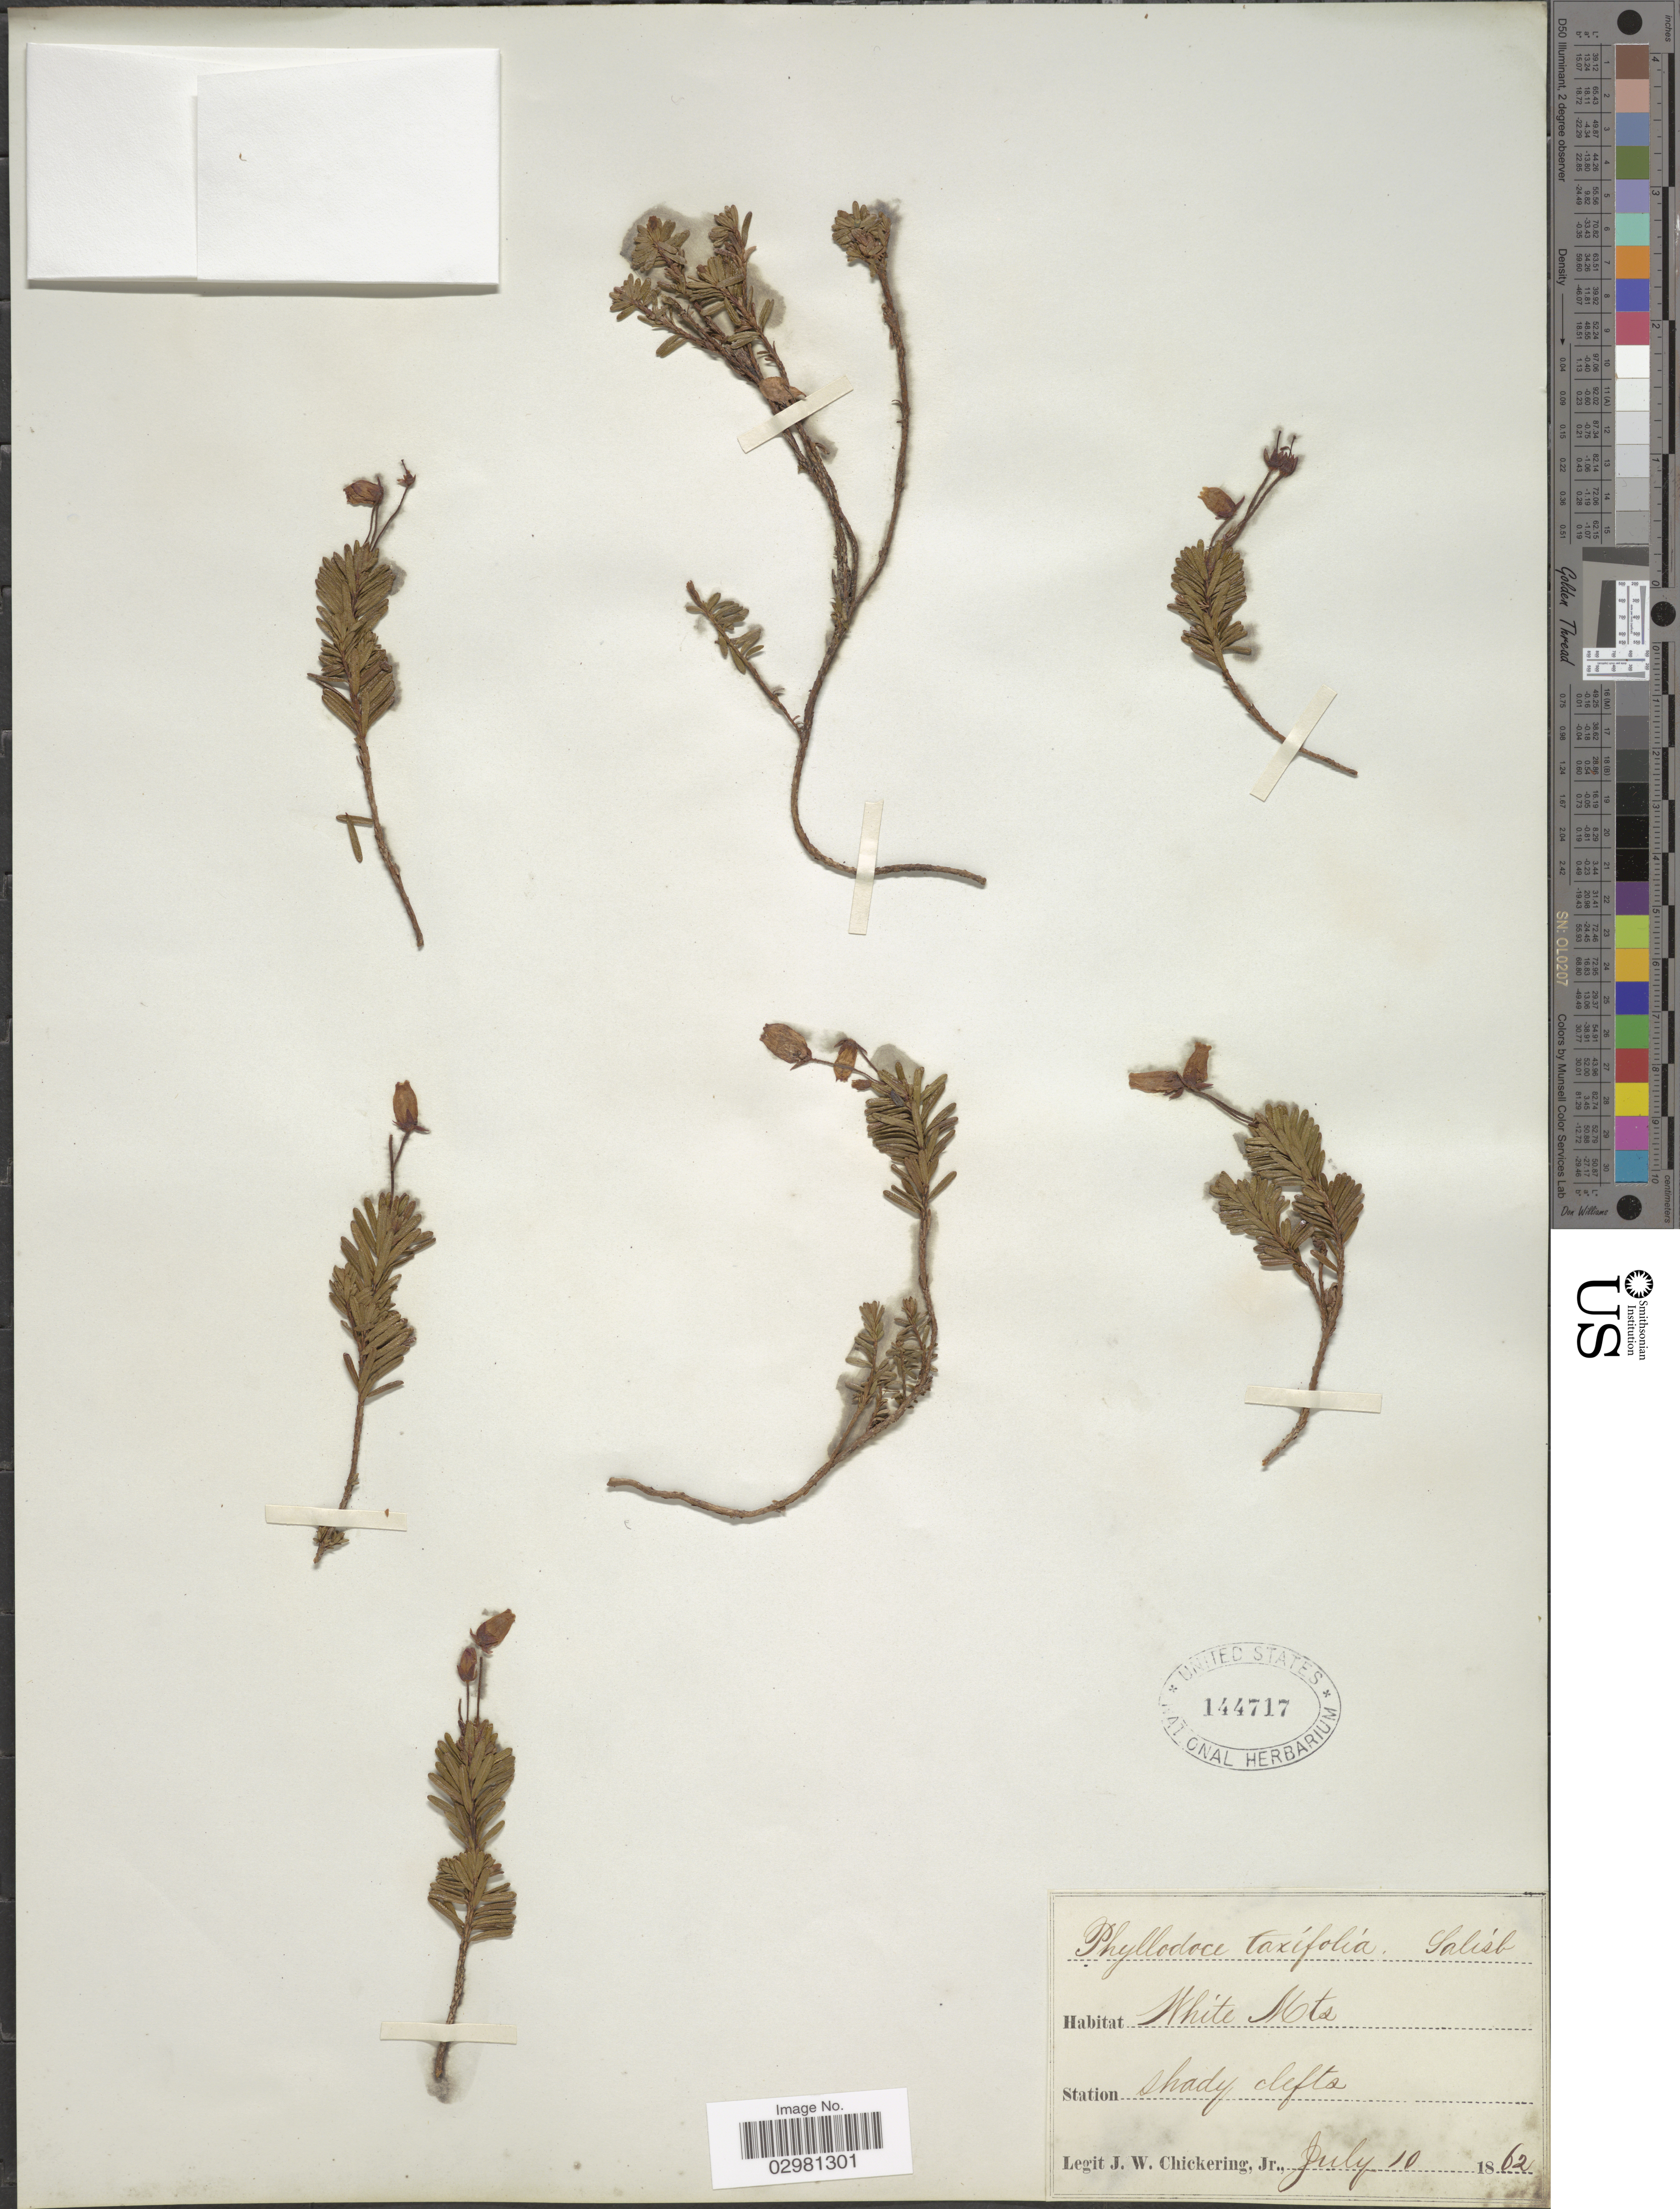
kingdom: Plantae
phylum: Tracheophyta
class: Magnoliopsida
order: Ericales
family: Ericaceae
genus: Phyllodoce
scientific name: Phyllodoce caerulea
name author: (L.) Bab.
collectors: J. W. Chickering Jr.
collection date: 1862-07-10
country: United States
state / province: New Hampshire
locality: White Mts.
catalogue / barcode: US 144717